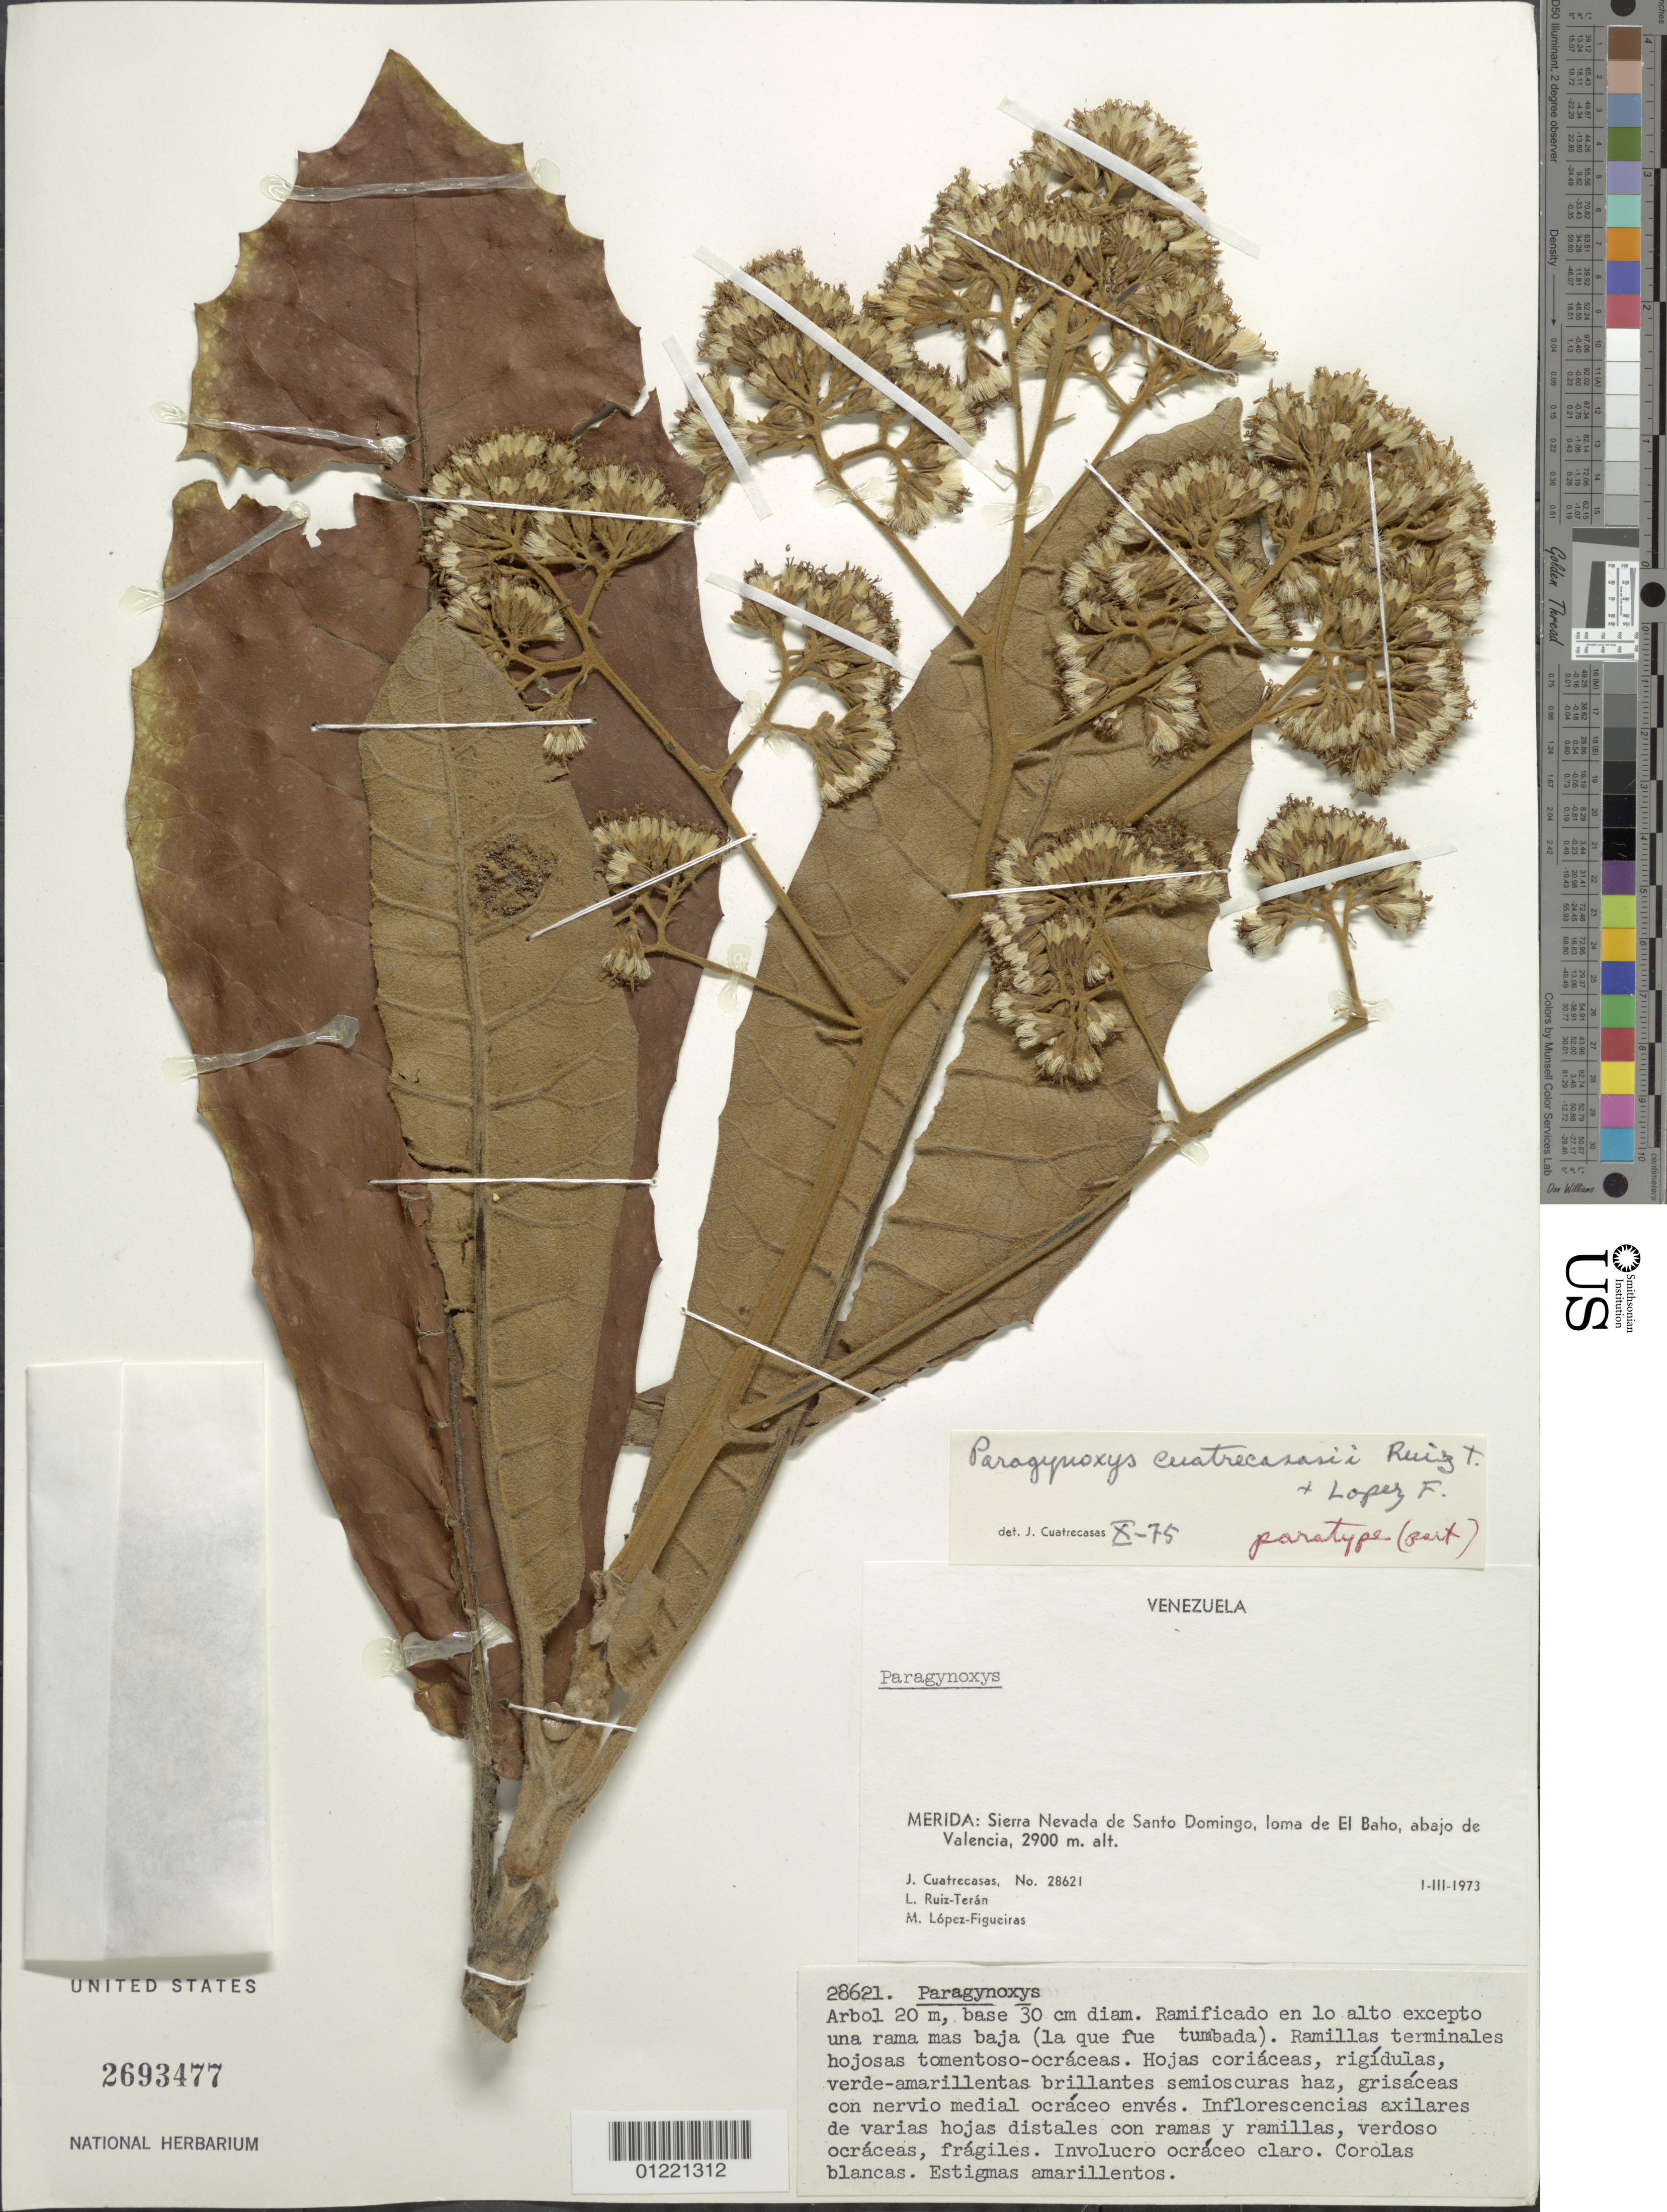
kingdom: Plantae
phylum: Tracheophyta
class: Magnoliopsida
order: Asterales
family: Asteraceae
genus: Paragynoxys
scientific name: Paragynoxys cuatrecasasii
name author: Ruíz-Terán & López Fig.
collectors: J. Cuatrecasas, L. E. Ruíz-Terán & M. López Figueiras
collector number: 28621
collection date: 1973-03-01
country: Venezuela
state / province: Mérida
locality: Sierra Nevada de Santo Domingo, Ioma de El Baho, abajo de Valencia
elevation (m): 2900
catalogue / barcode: US 2693477